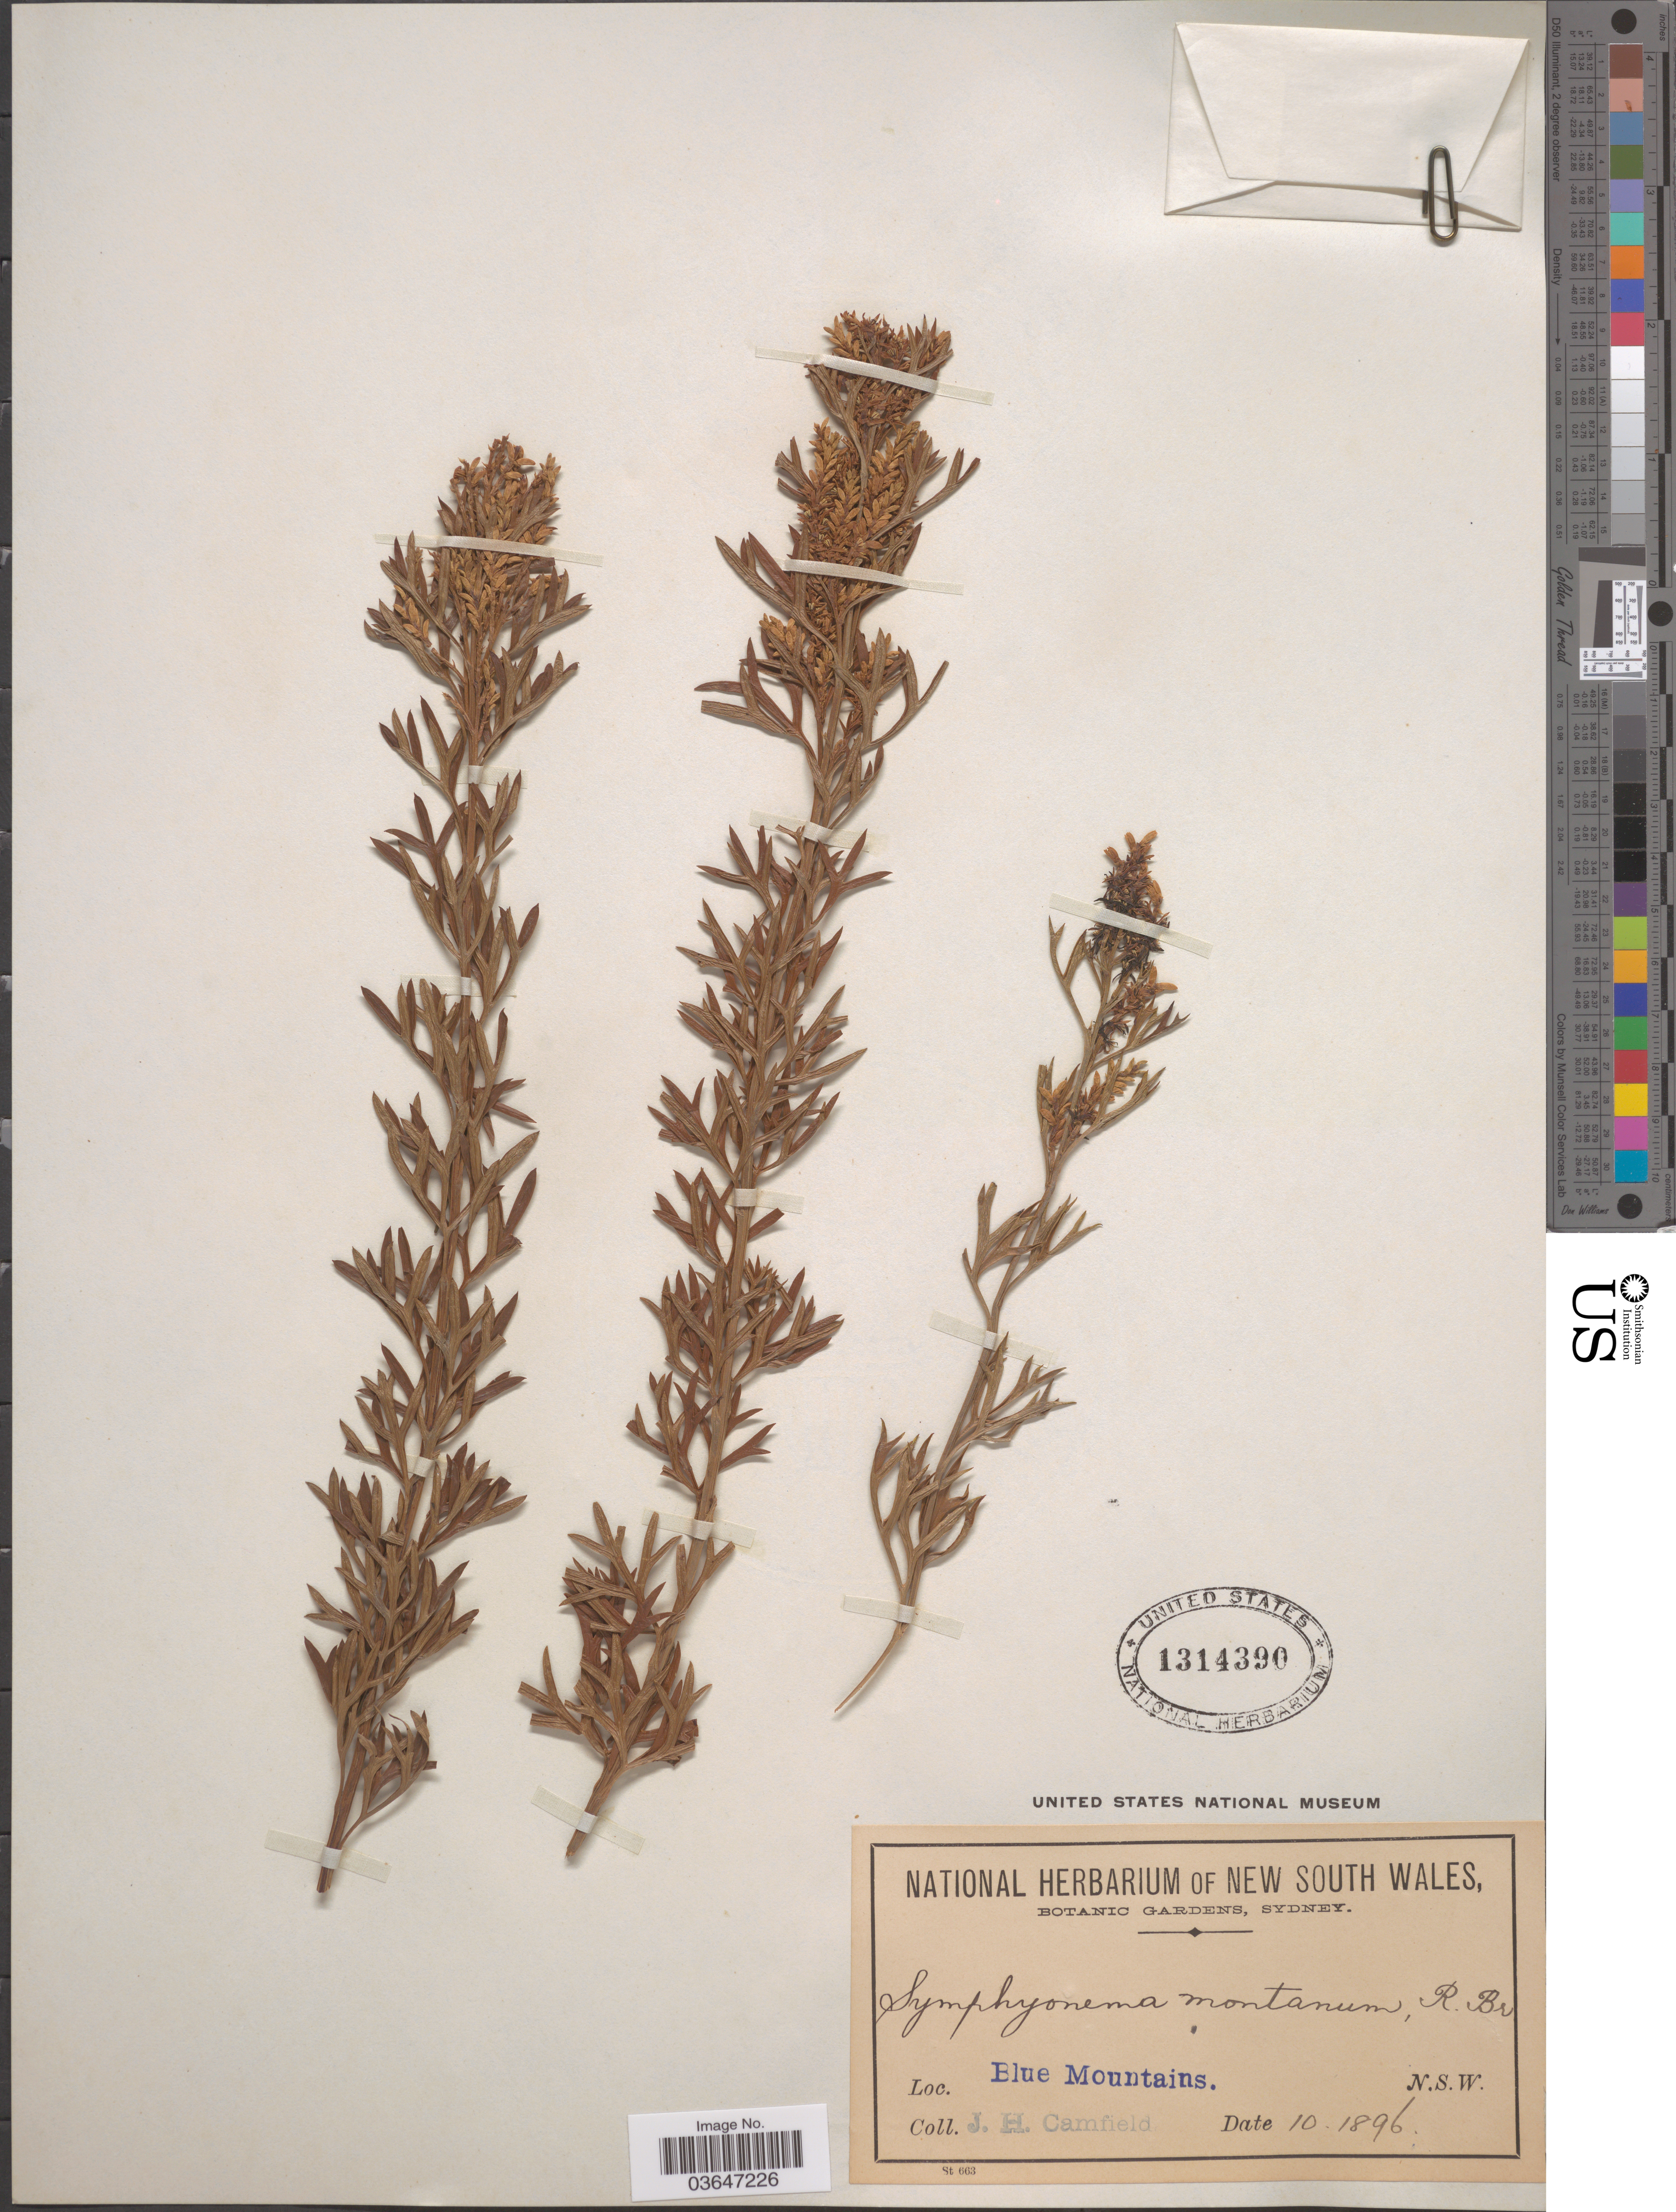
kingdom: Plantae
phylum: Tracheophyta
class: Magnoliopsida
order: Proteales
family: Proteaceae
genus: Symphyonema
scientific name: Symphyonema montanum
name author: R. Br.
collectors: J. Camfield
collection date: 1896-10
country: Australia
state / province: New South Wales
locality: Blue Mountains.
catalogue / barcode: US 1314390